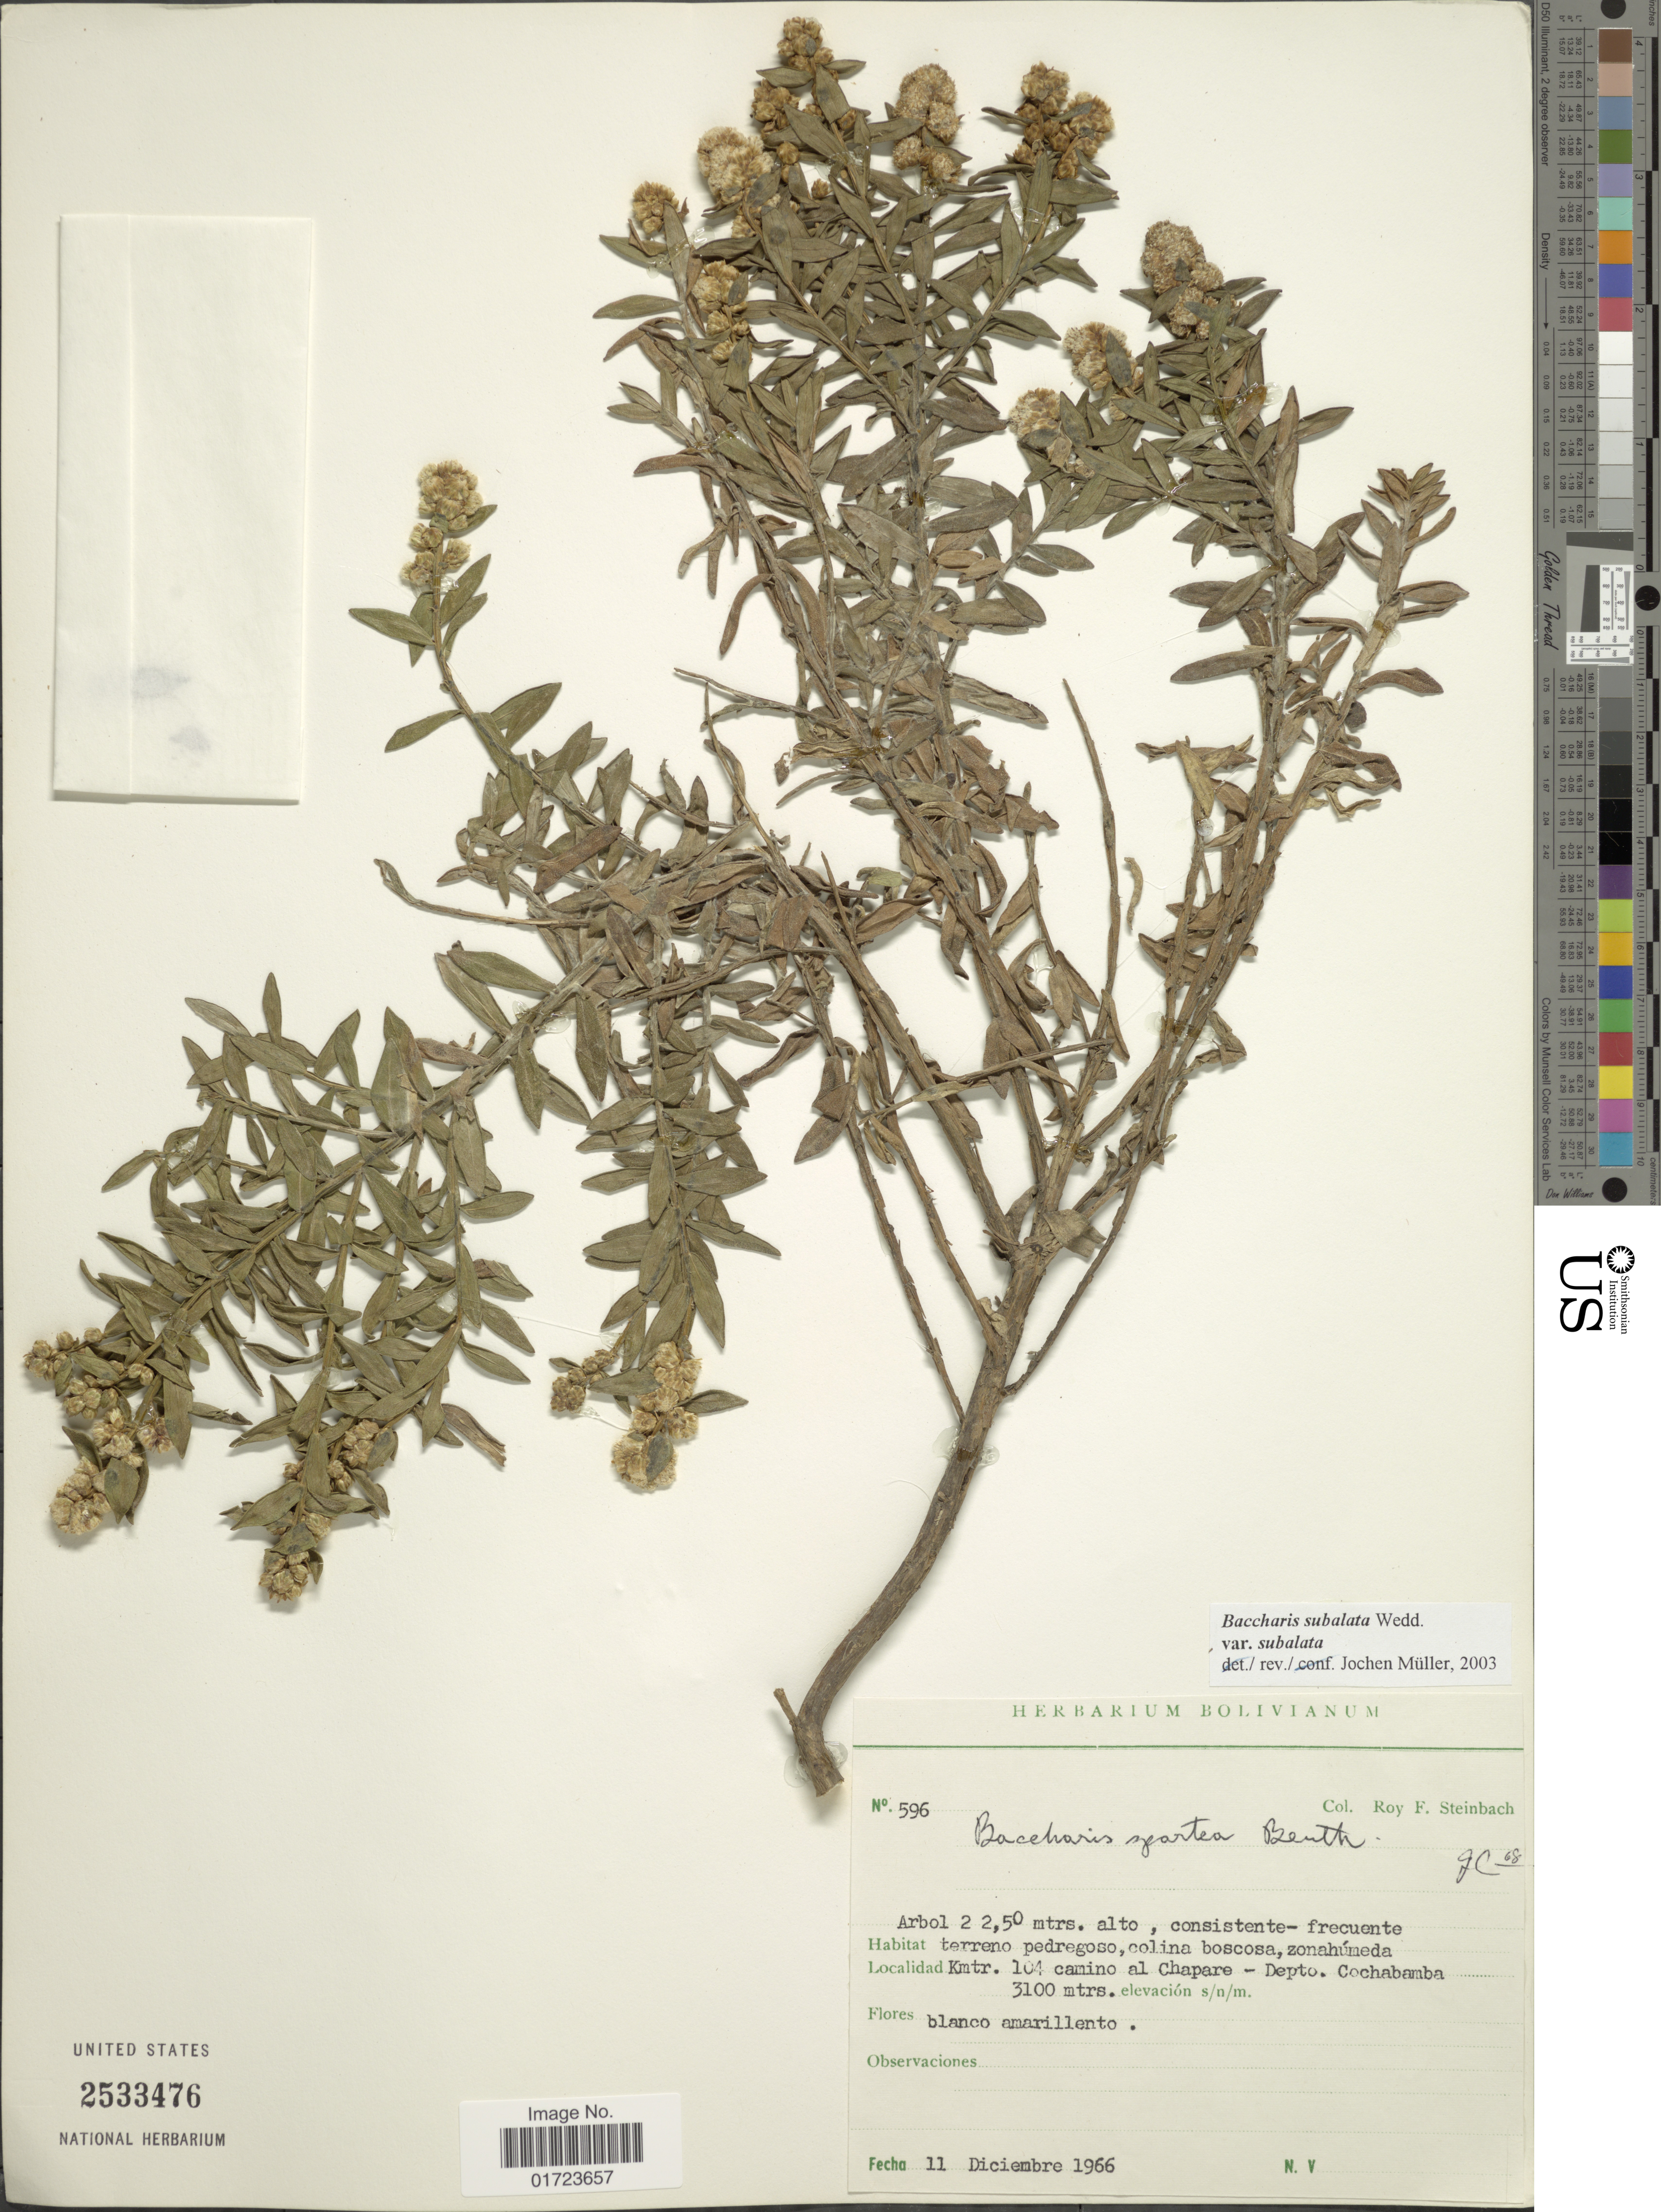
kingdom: Plantae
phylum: Tracheophyta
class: Magnoliopsida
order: Asterales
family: Asteraceae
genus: Baccharis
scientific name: Baccharis subalata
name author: Wedd.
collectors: R. F. Steinbach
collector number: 596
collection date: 1966-12-11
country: Bolivia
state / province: Cochabamba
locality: Kmtr. 104 camino al Chapare - Depto. Cochabamba.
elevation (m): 3100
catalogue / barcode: US 2533476